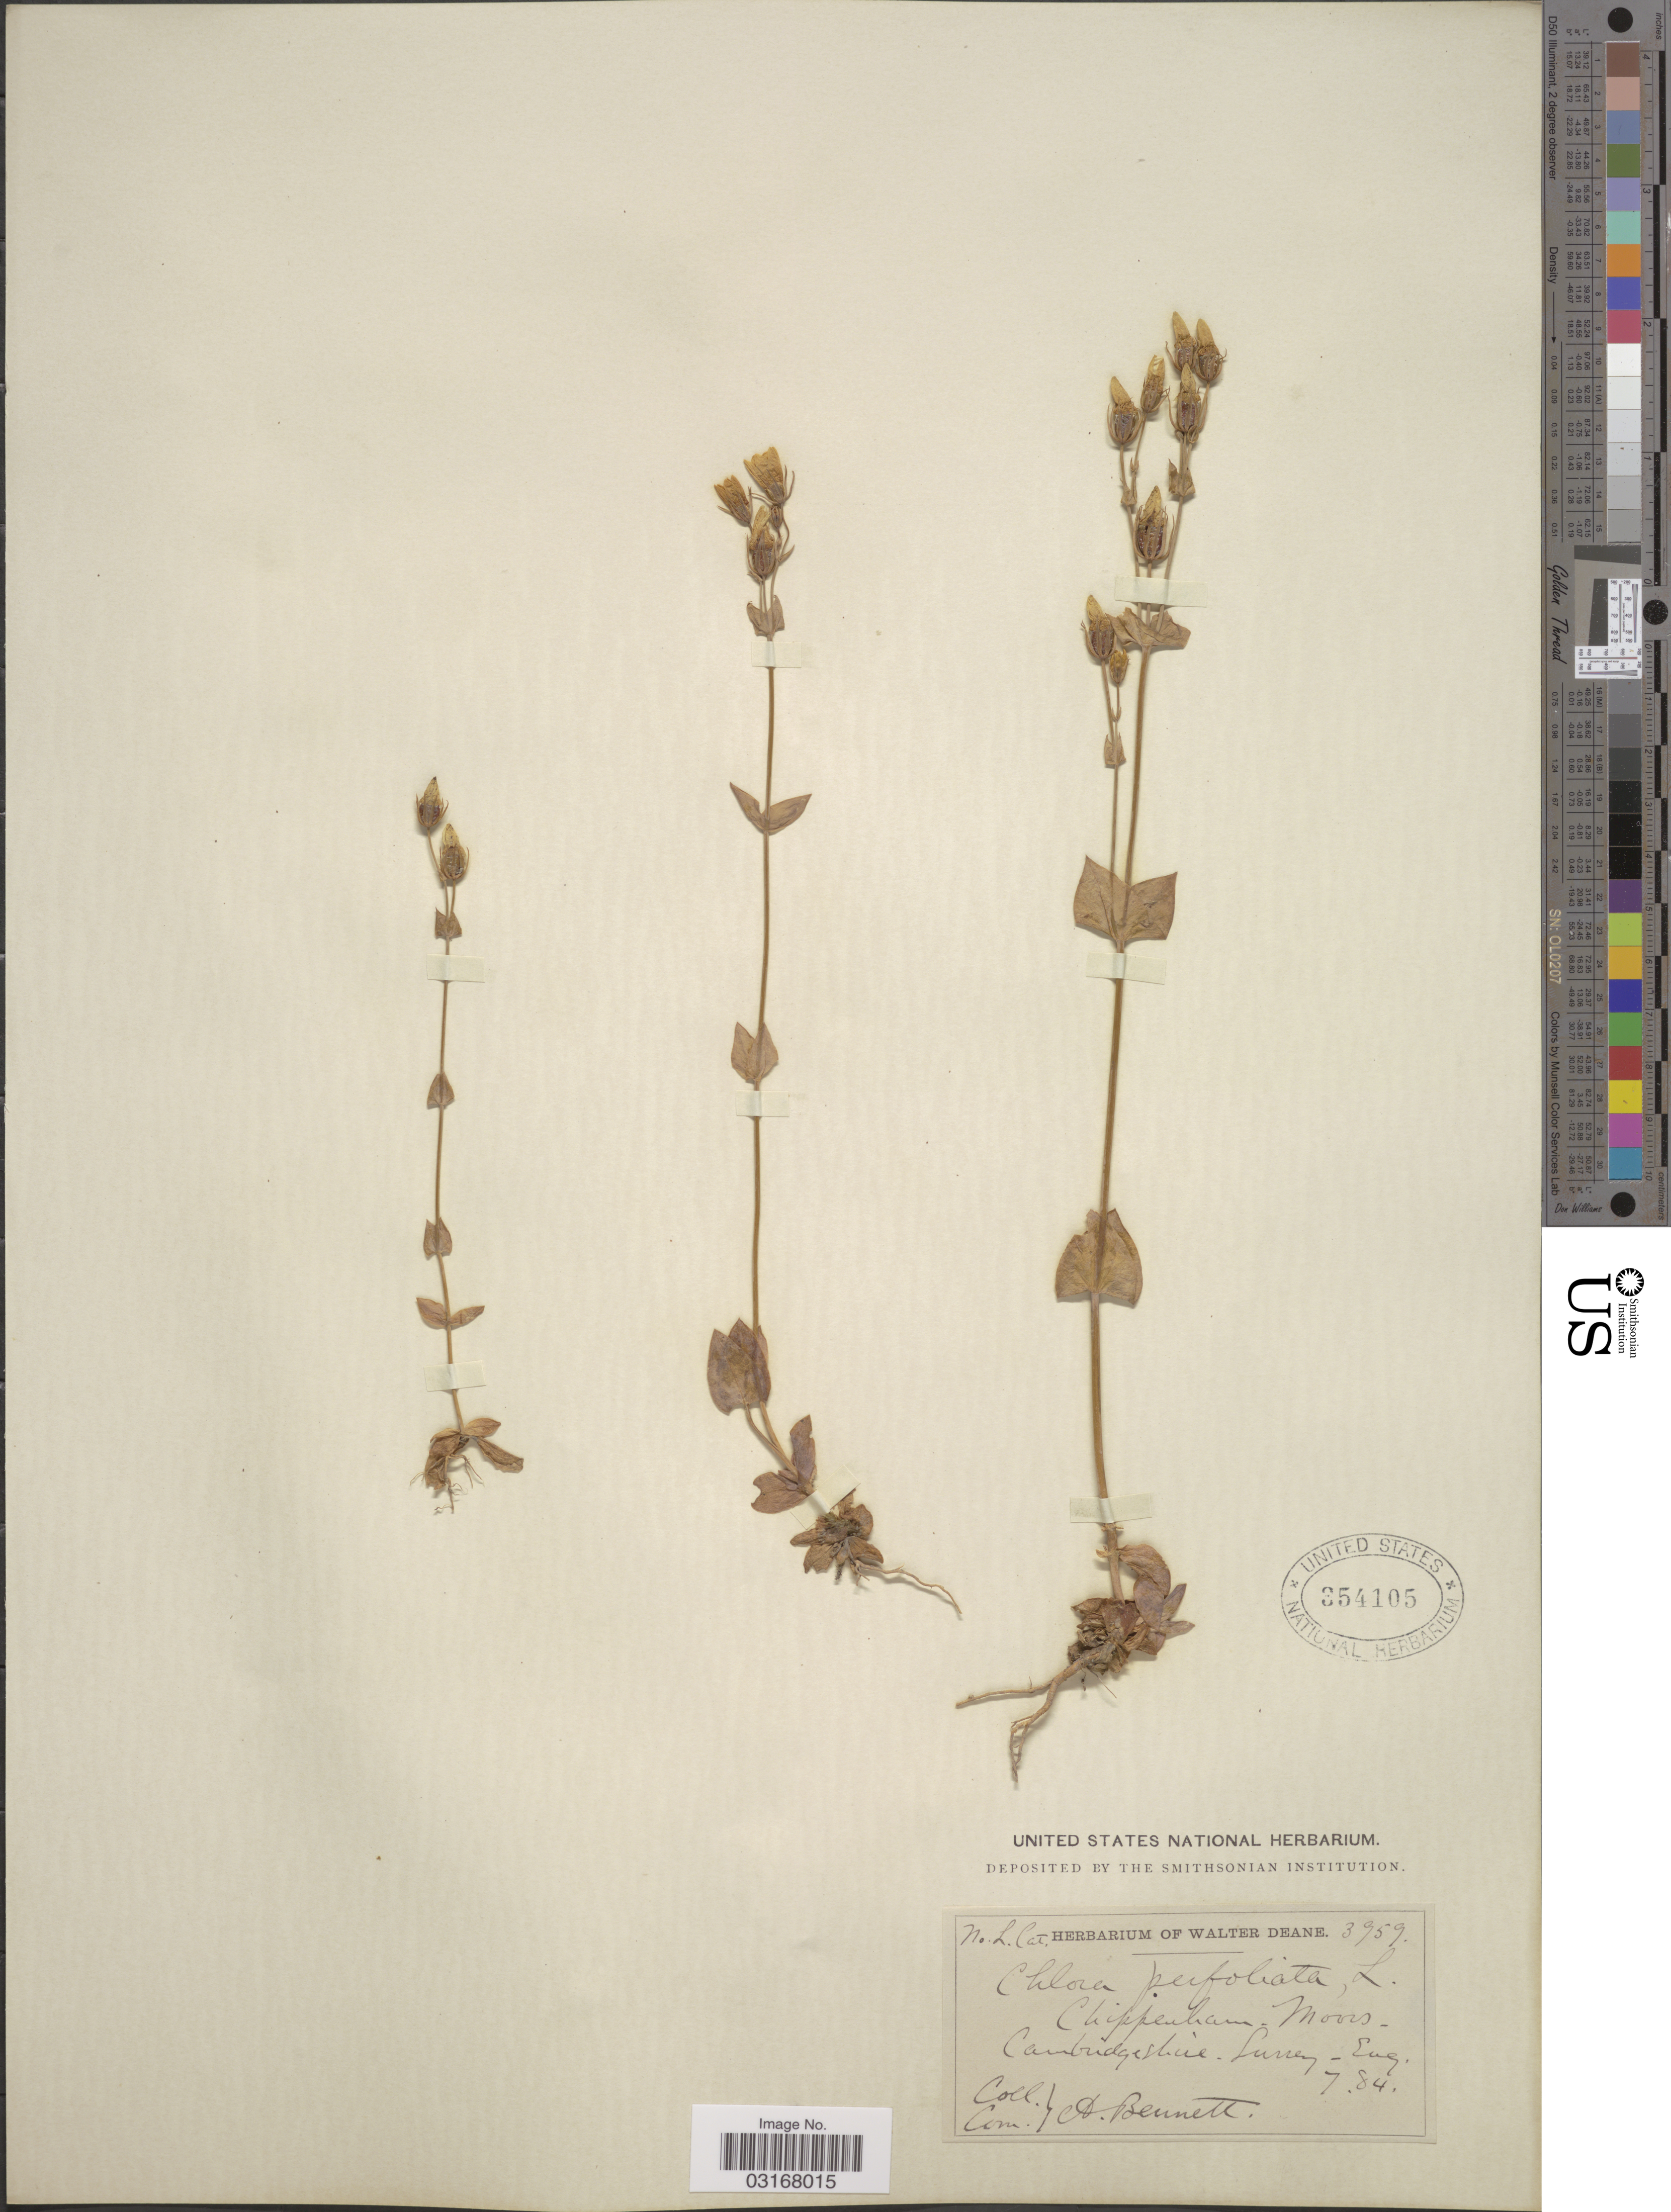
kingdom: Plantae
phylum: Tracheophyta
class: Magnoliopsida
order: Gentianales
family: Gentianaceae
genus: Chlora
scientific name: Chlora perfoliata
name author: (L.) L.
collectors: A. Bennett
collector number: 3959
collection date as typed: Transcribed d/m/y: /7/84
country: United Kingdom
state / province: England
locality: Chippenham, Moors. Cambridgeshire, Sussex, Eng.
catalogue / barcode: US 354105